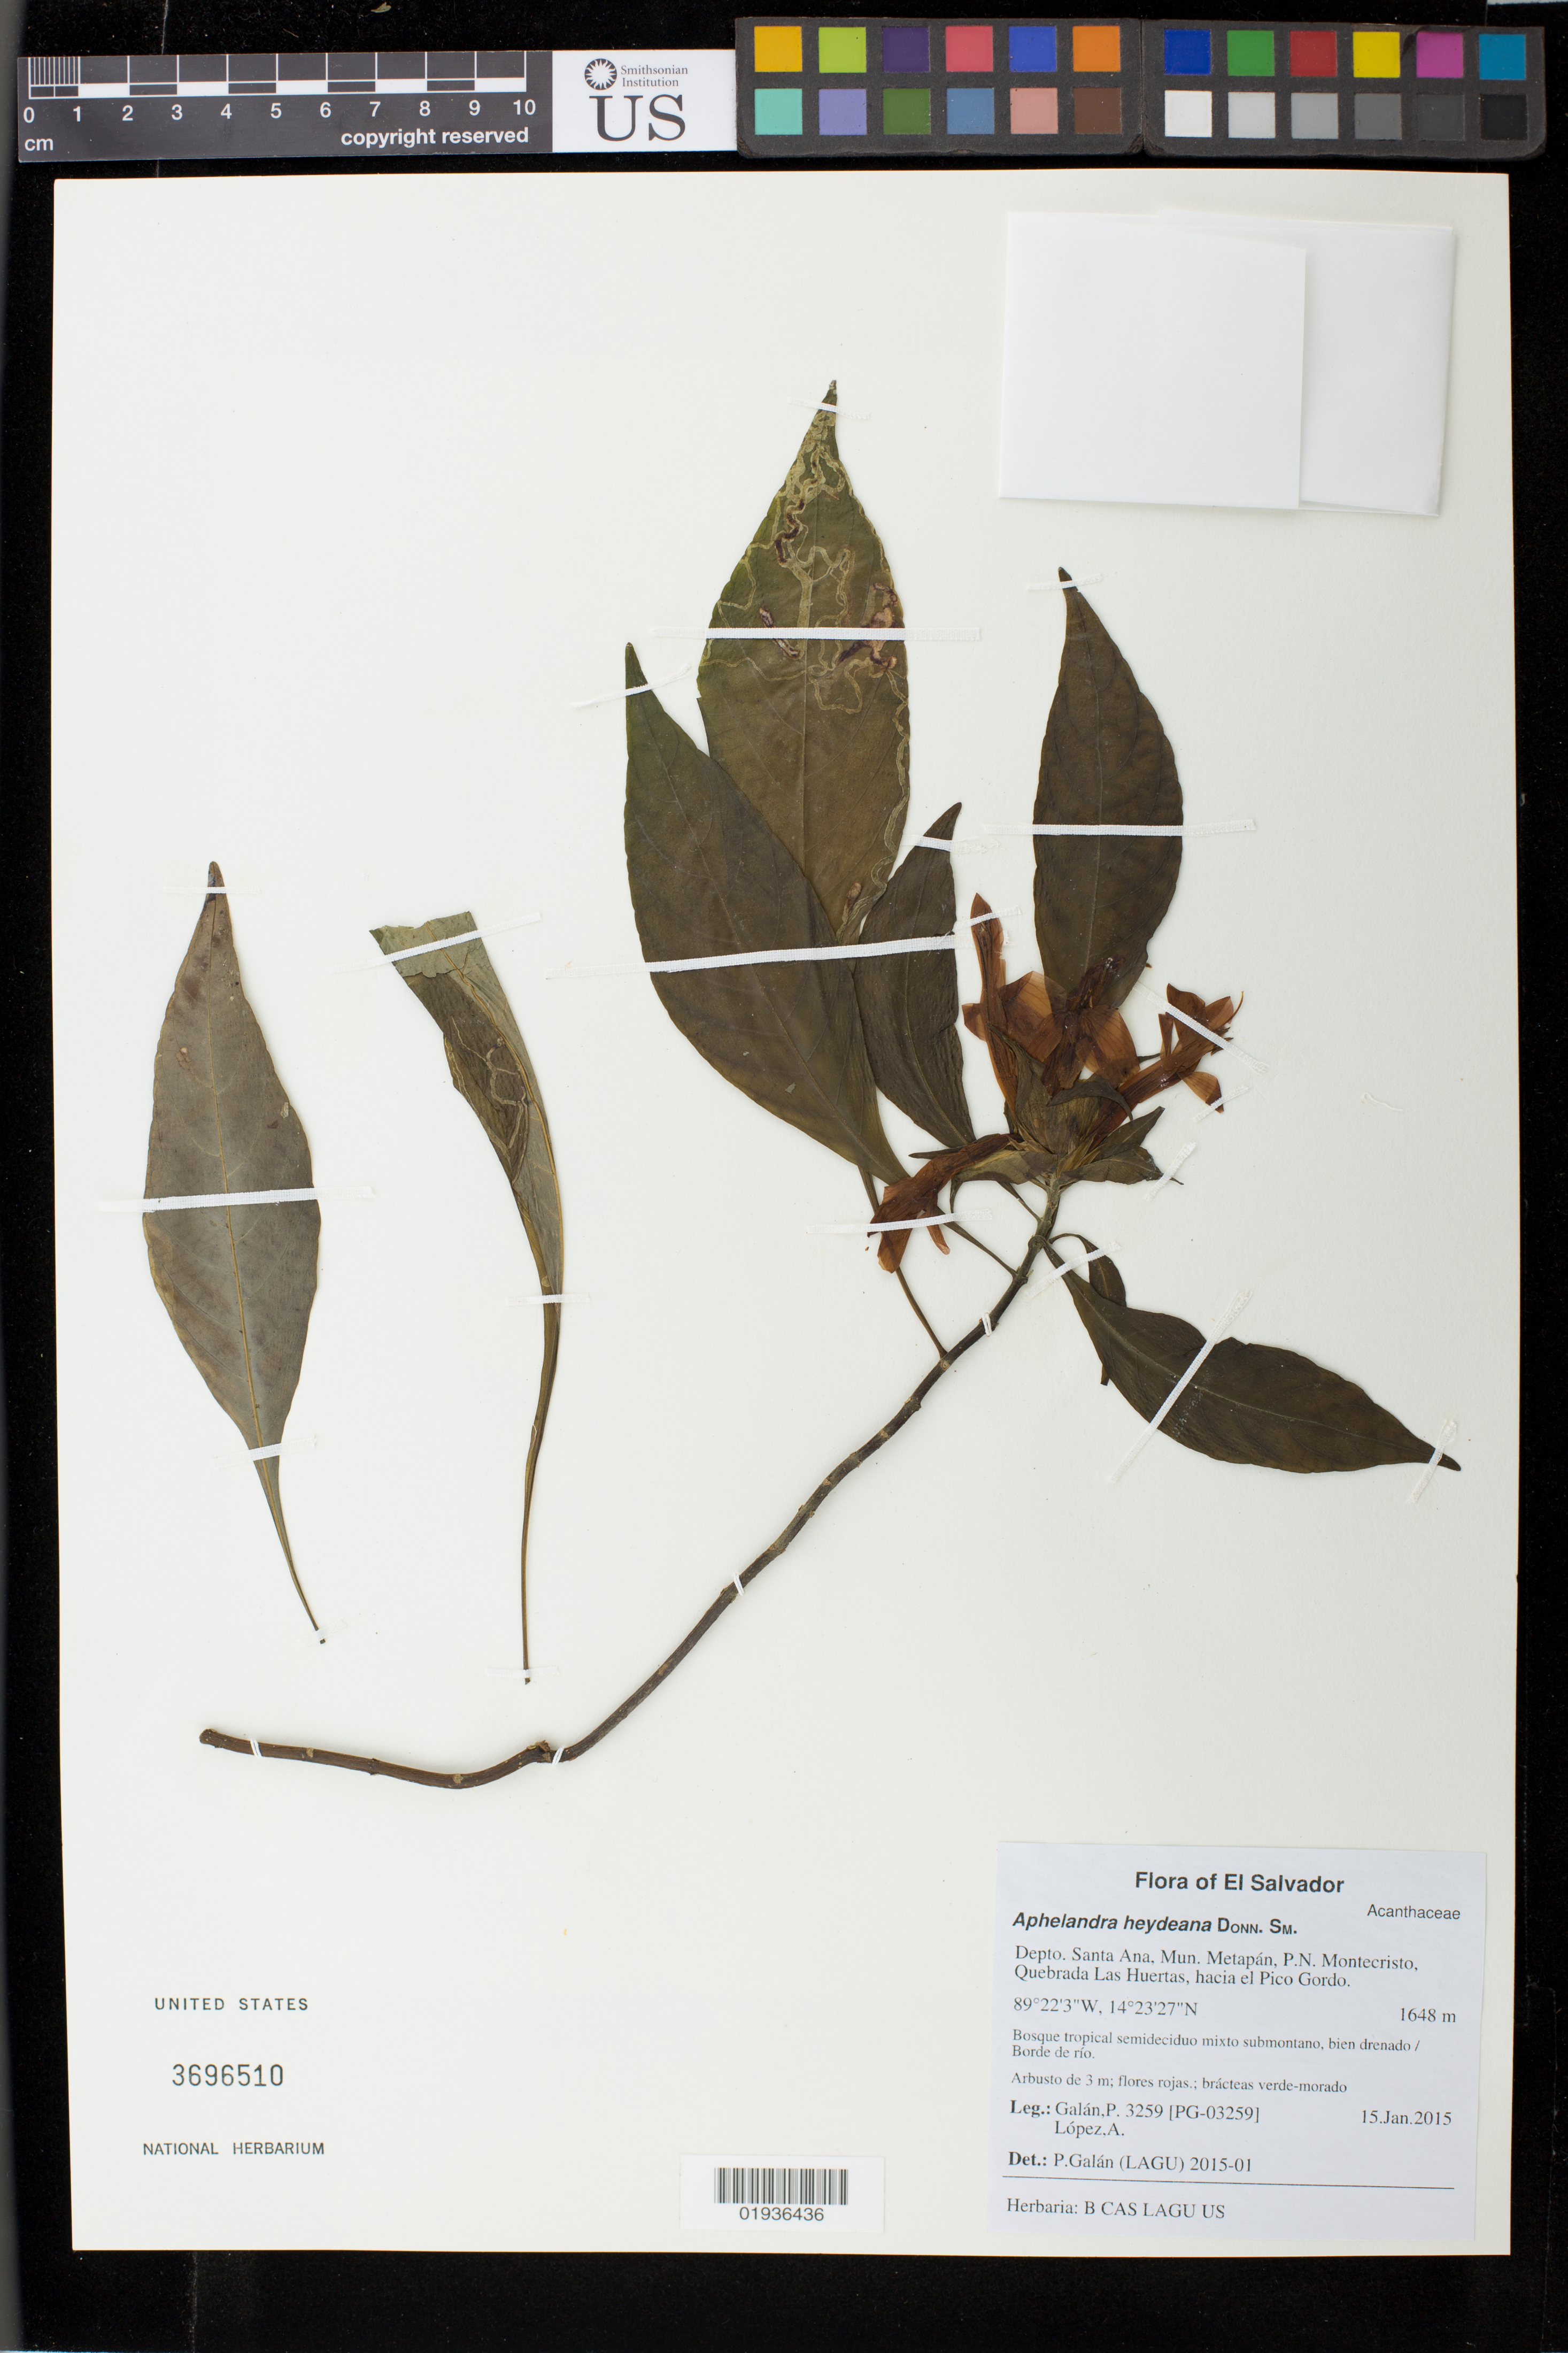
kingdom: Plantae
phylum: Tracheophyta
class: Magnoliopsida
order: Lamiales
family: Acanthaceae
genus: Aphelandra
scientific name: Aphelandra heydeana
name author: Donn. Sm.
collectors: P. Galan & A. López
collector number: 3259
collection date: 2015-01-15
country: El Salvador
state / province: Santa Ana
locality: Depto. Santa Ana, Mun Metapán, P.N. Montecristo, Quebrada Las Huertas, hacia el Pico Gordo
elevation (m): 1648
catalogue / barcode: US 3696510